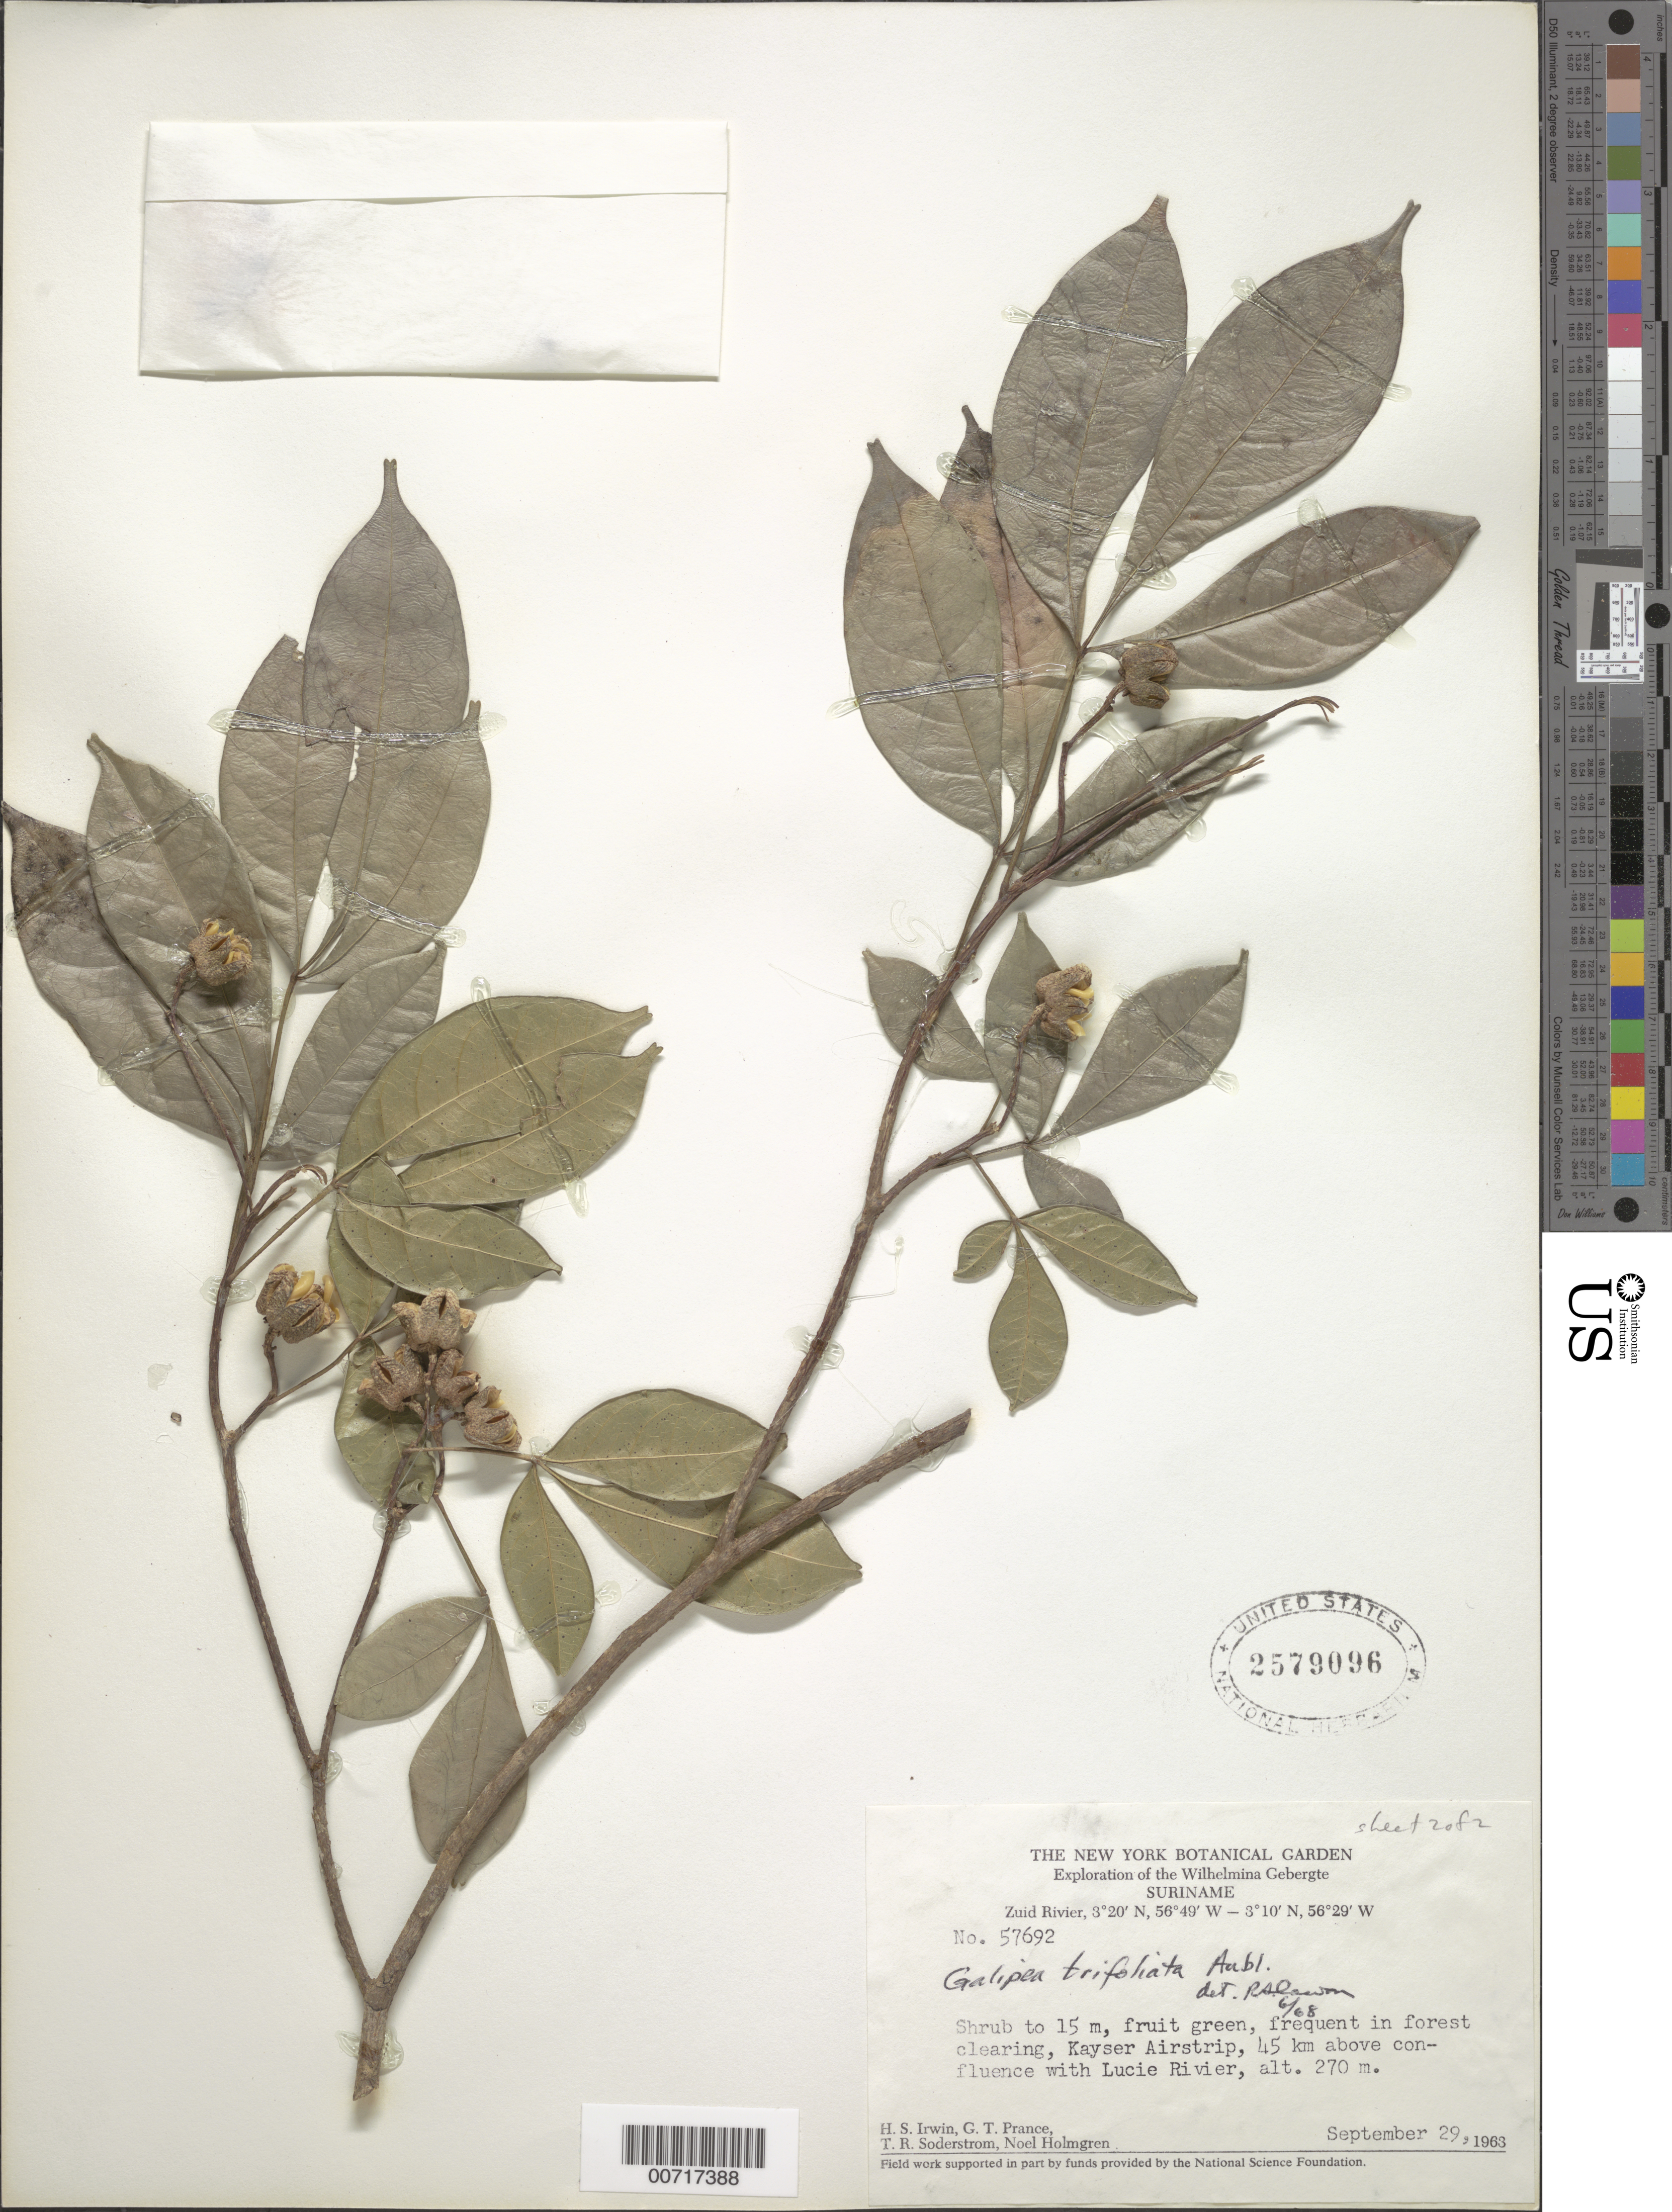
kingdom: Plantae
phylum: Tracheophyta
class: Magnoliopsida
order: Sapindales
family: Rutaceae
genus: Galipea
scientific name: Galipea trifoliata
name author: Aubl.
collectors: H. Irwin, G. T. Prance, T. R. Soderstrom & N. H. Holmgren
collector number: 57692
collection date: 1963-09-29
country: Suriname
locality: Wilhelmina Gebergte. Zuid Rivier. Kayser Airstrip, 45 km above confluence with Lucie Rivier.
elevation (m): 270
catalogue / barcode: US 2579096